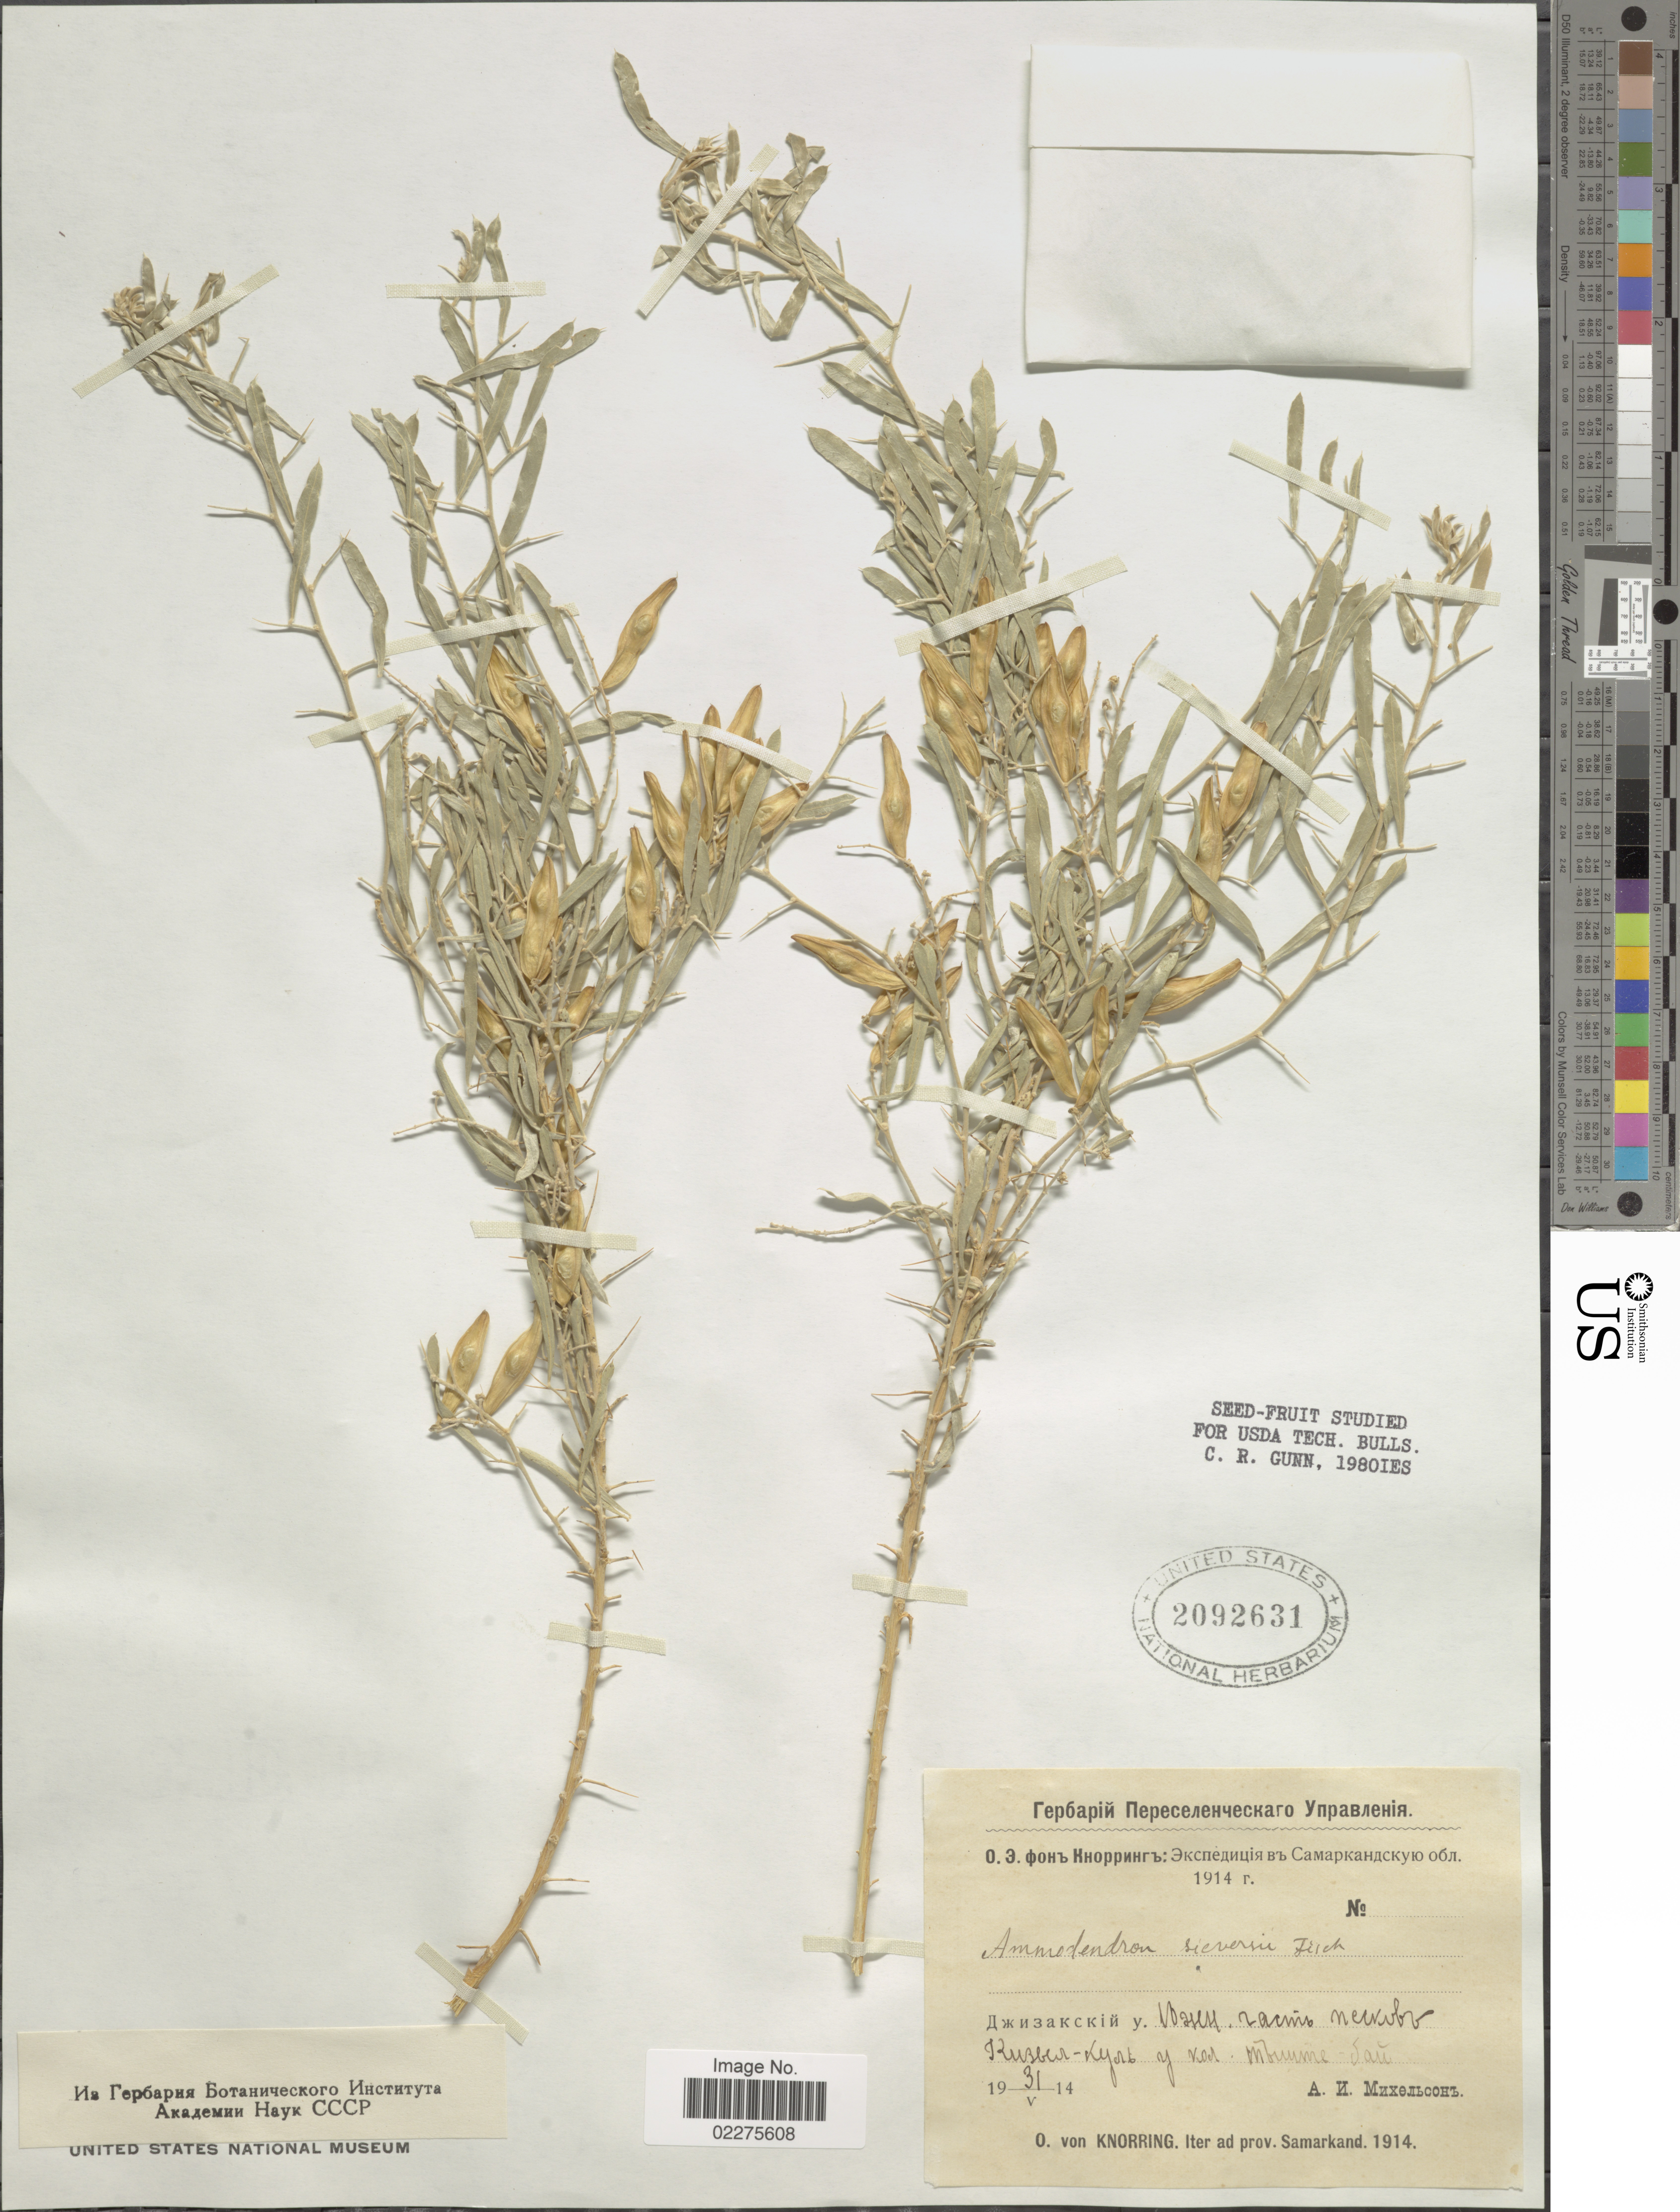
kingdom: Plantae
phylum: Tracheophyta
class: Magnoliopsida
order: Fabales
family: Fabaceae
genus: Ammodendron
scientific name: Ammodendron sieversii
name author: DC.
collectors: O. Knorring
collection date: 1914-05-31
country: Uzbekistan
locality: Samarkand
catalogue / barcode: US 2092631